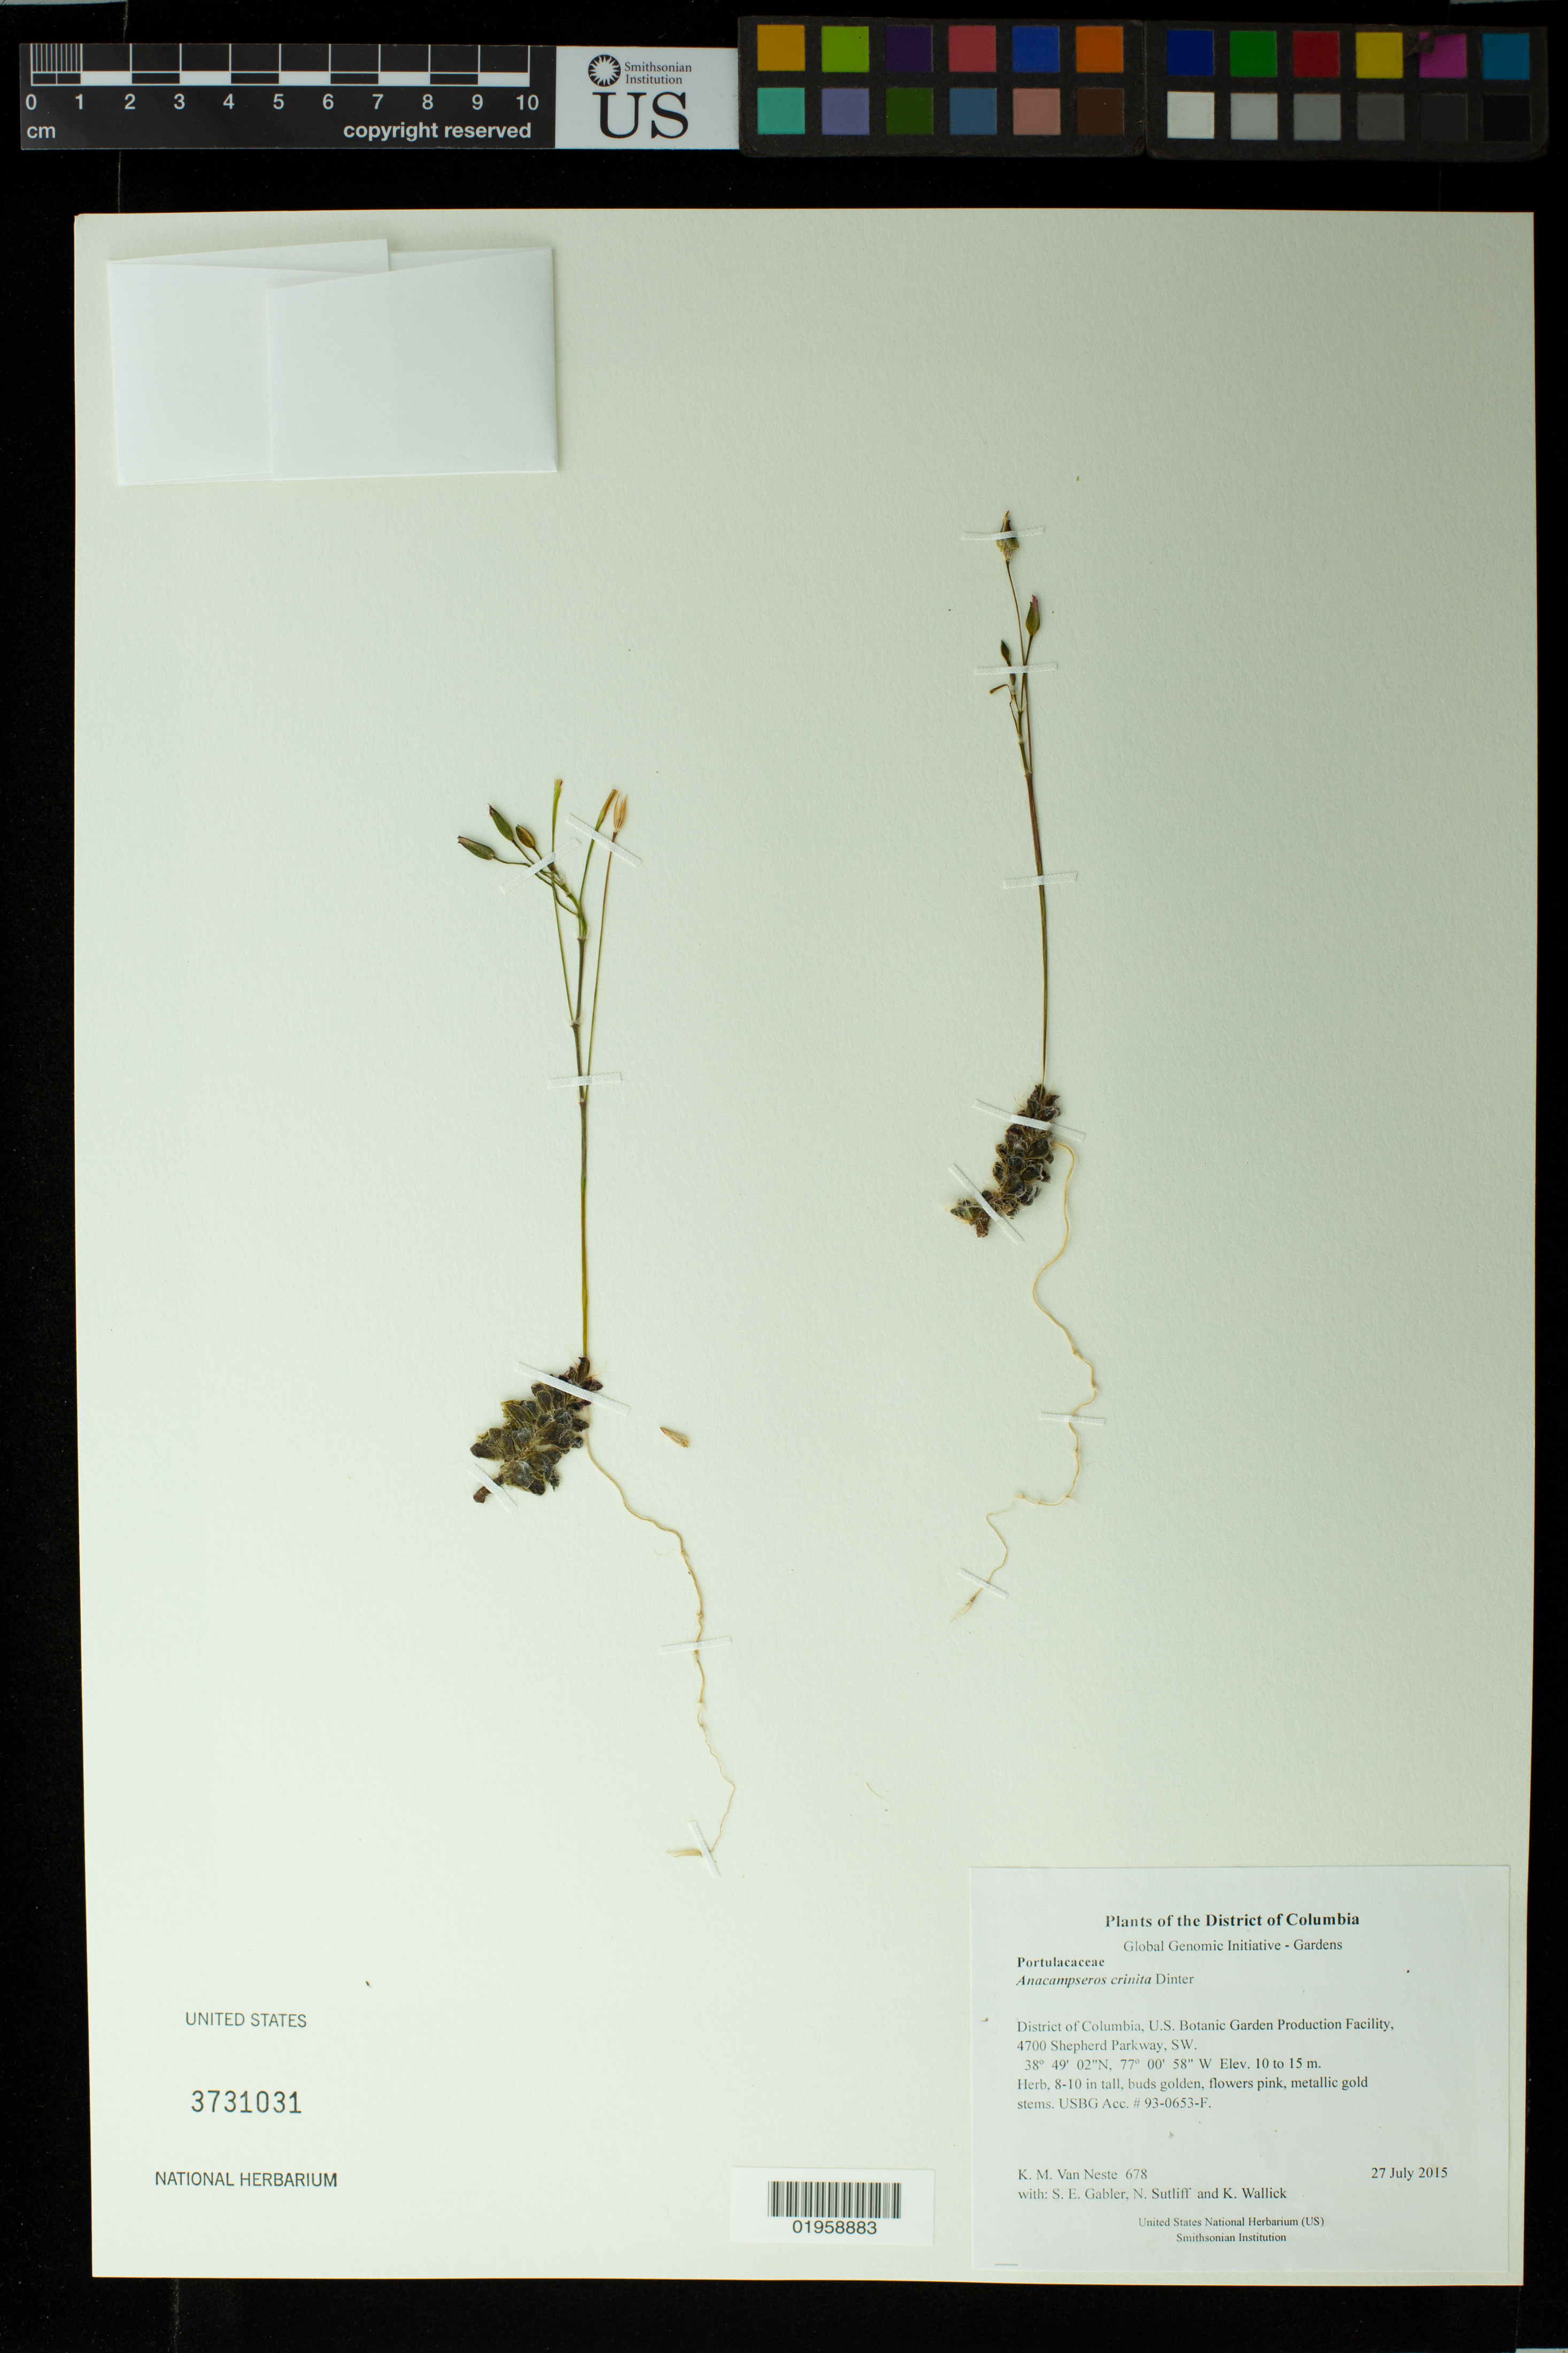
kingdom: Plantae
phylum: Tracheophyta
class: Magnoliopsida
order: Caryophyllales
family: Anacampserotaceae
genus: Anacampseros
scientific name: Anacampseros crinita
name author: Dinter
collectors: K. M. Van Neste, S. E. Gabler, N. Sutliff & K. Wallick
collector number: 678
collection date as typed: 27 July 2015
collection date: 2015-07-27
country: United States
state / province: District of Columbia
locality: U.S. Botanic Garden Production Facility, 4700 Shepherd Parkway, SW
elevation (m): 10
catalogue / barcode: US 3731031